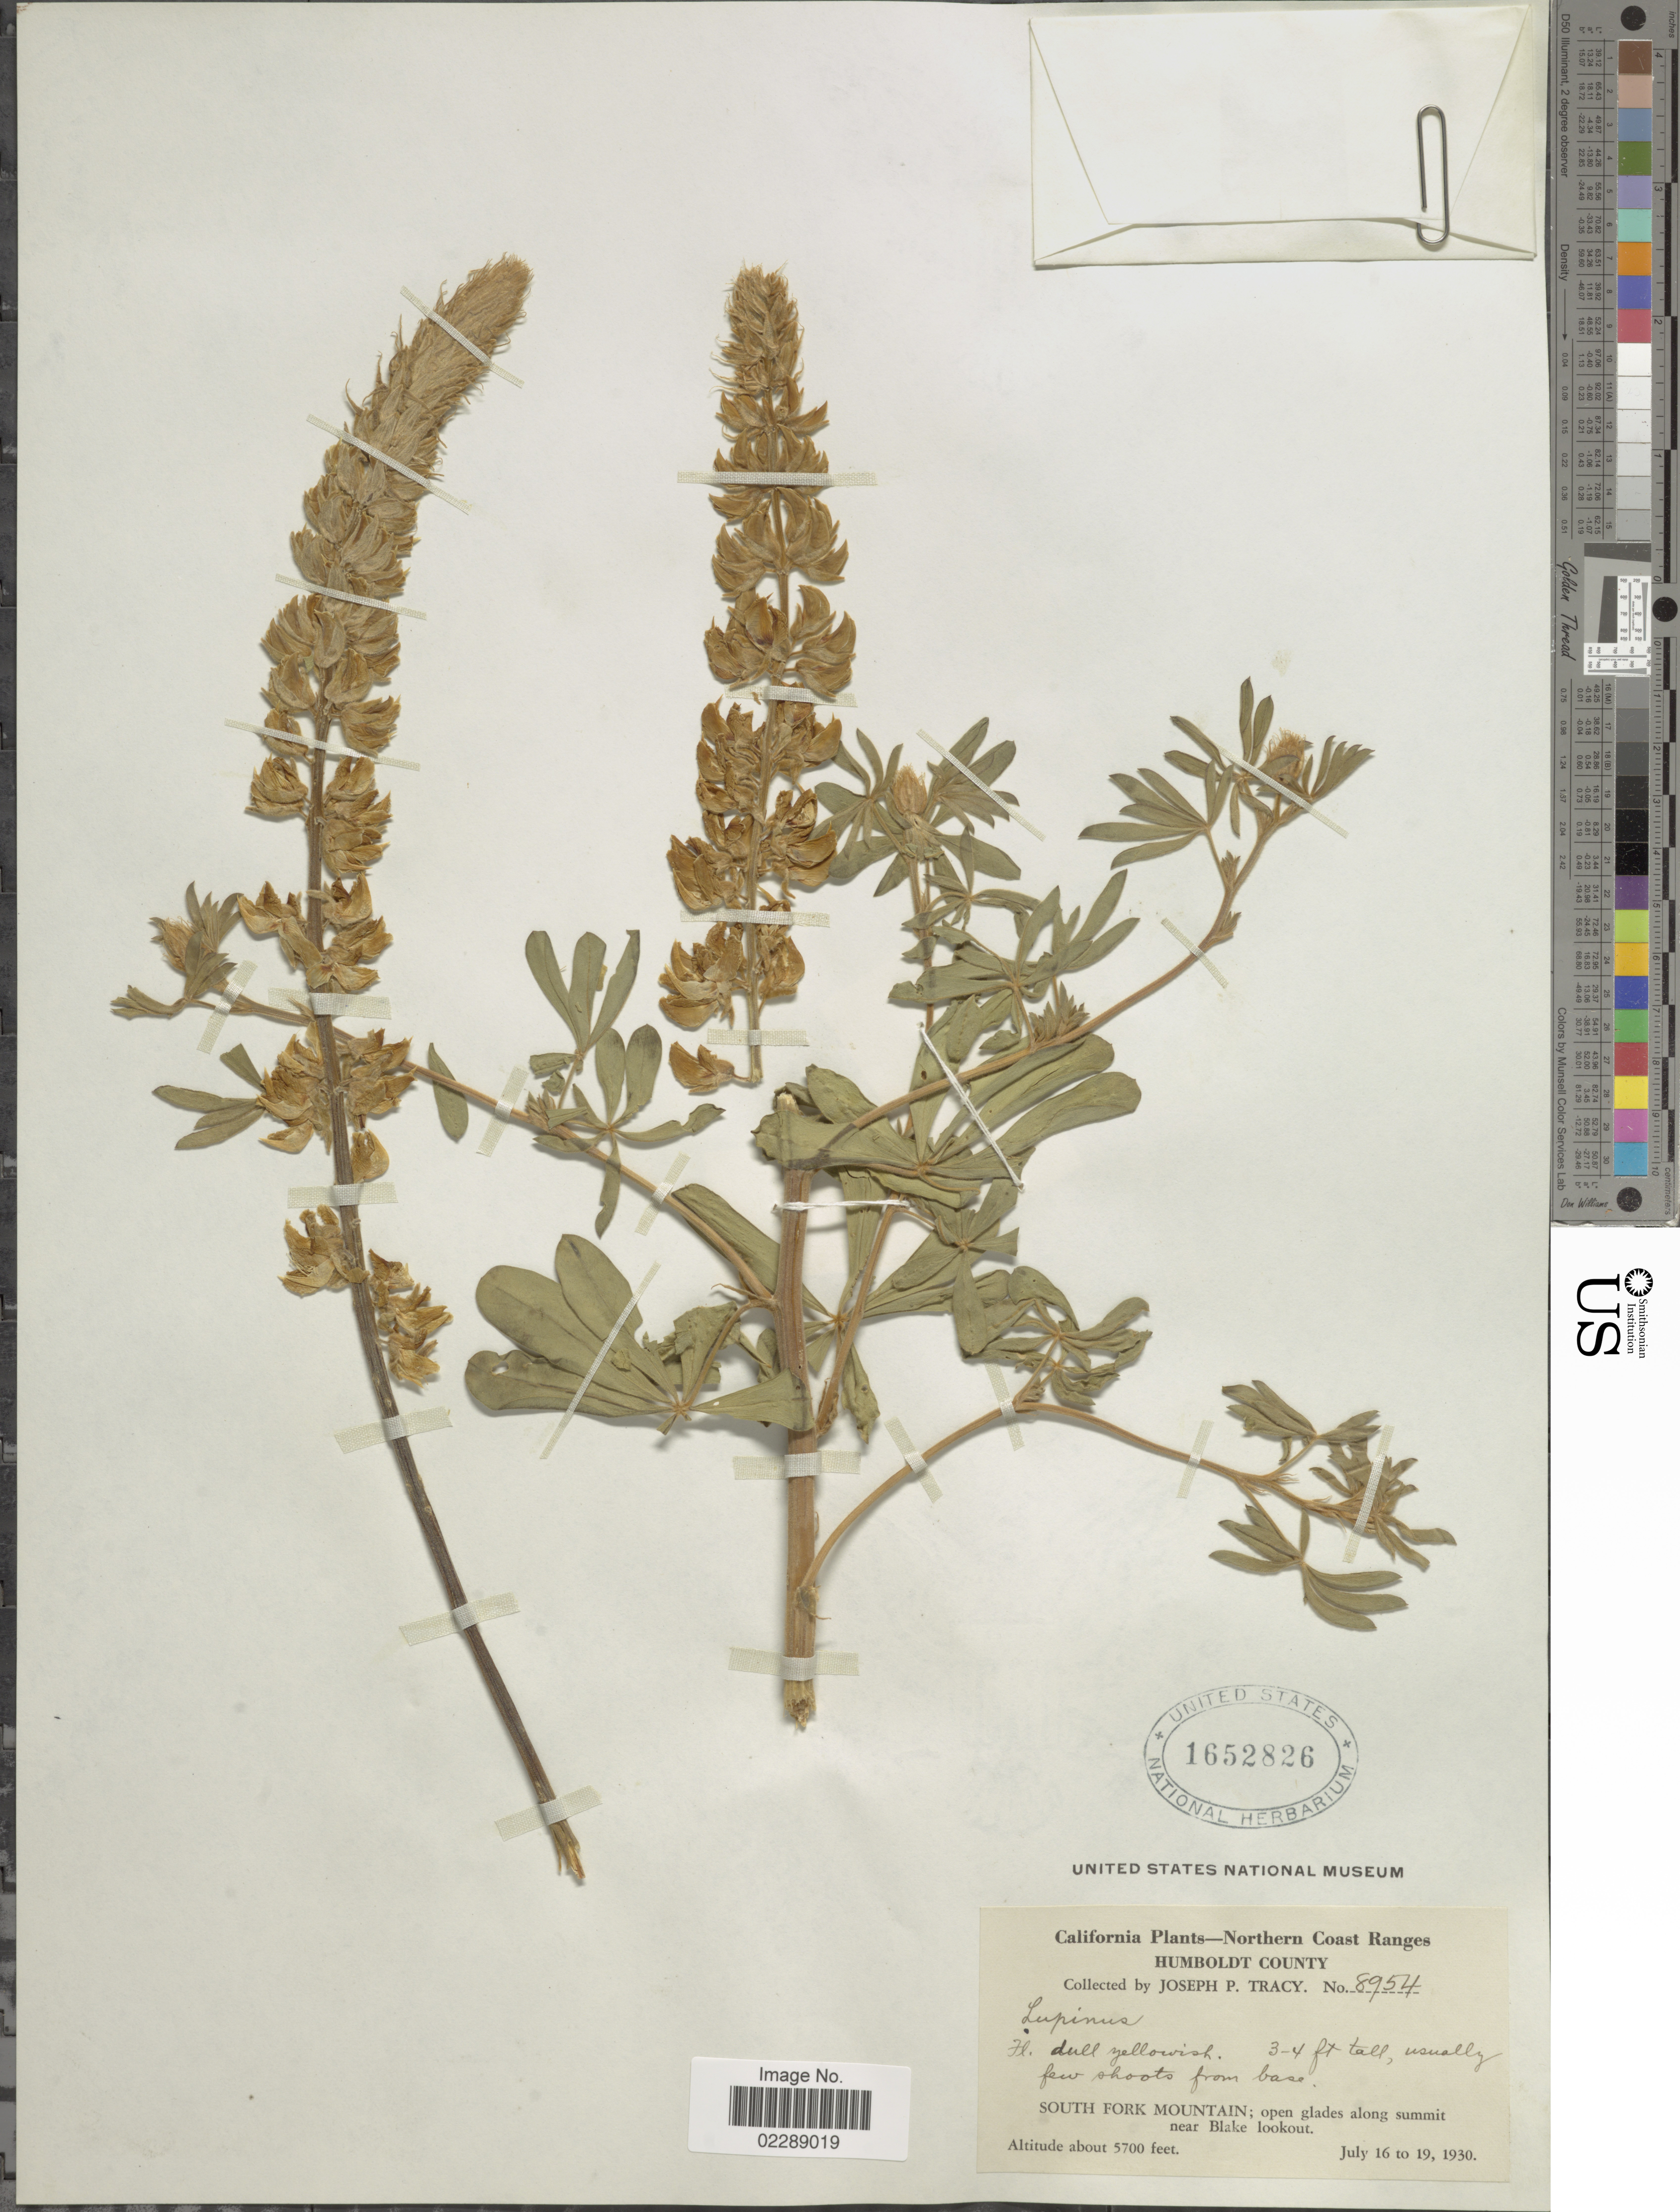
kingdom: Plantae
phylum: Tracheophyta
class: Magnoliopsida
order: Fabales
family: Fabaceae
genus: Lupinus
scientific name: Lupinus sp.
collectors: J. Tracy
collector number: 8954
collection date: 1930-07-16/1930-07-19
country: United States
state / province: California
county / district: Humboldt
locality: North Coast Ranges, Humboldt County, South Fork Mountain, open glades along summit near Blake lookout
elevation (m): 1737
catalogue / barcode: US 1652826